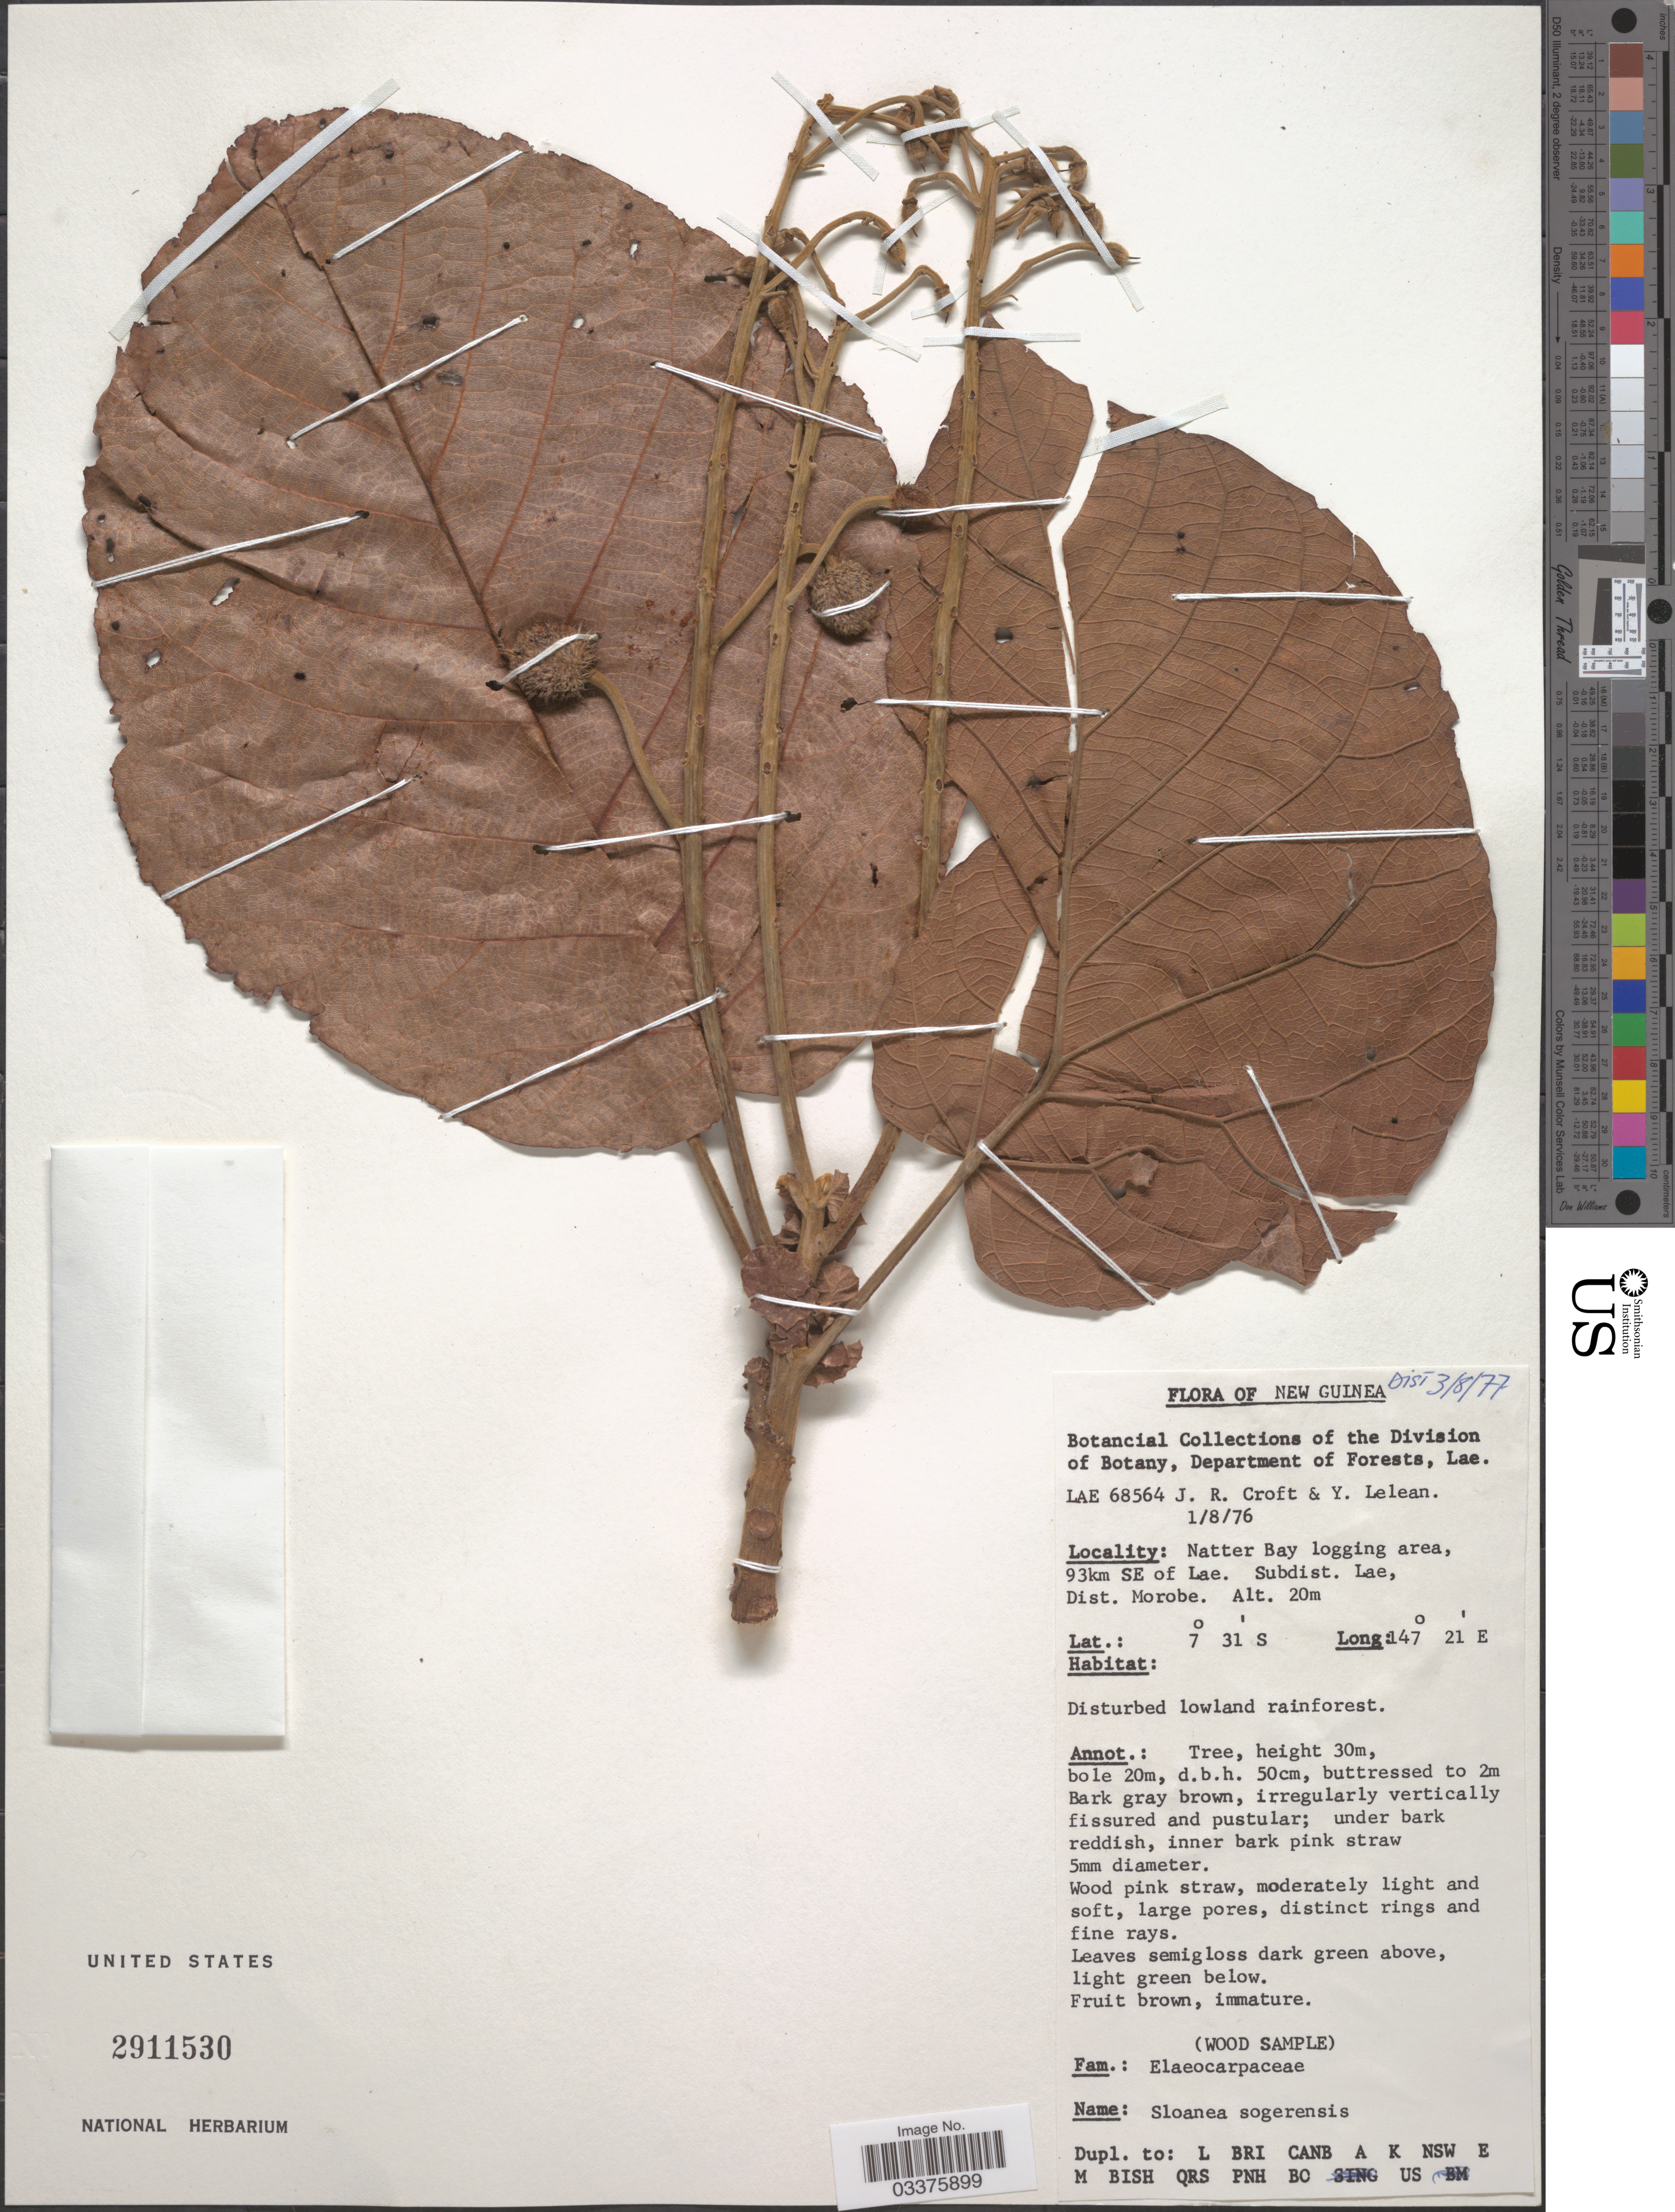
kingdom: Plantae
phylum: Tracheophyta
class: Magnoliopsida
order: Oxalidales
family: Elaeocarpaceae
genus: Sloanea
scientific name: Sloanea sogerensis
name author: Baker f.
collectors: J. R. Croft & Y. Lelean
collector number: LAE 68564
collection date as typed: Transcribed d/m/y: 1/8/76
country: Papua New Guinea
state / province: Morobe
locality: New Guinea. Natter Bay logging area, 93km SE of Lae. Subdist. Lae, Dist. Morobe.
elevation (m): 20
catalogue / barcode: US 2911530